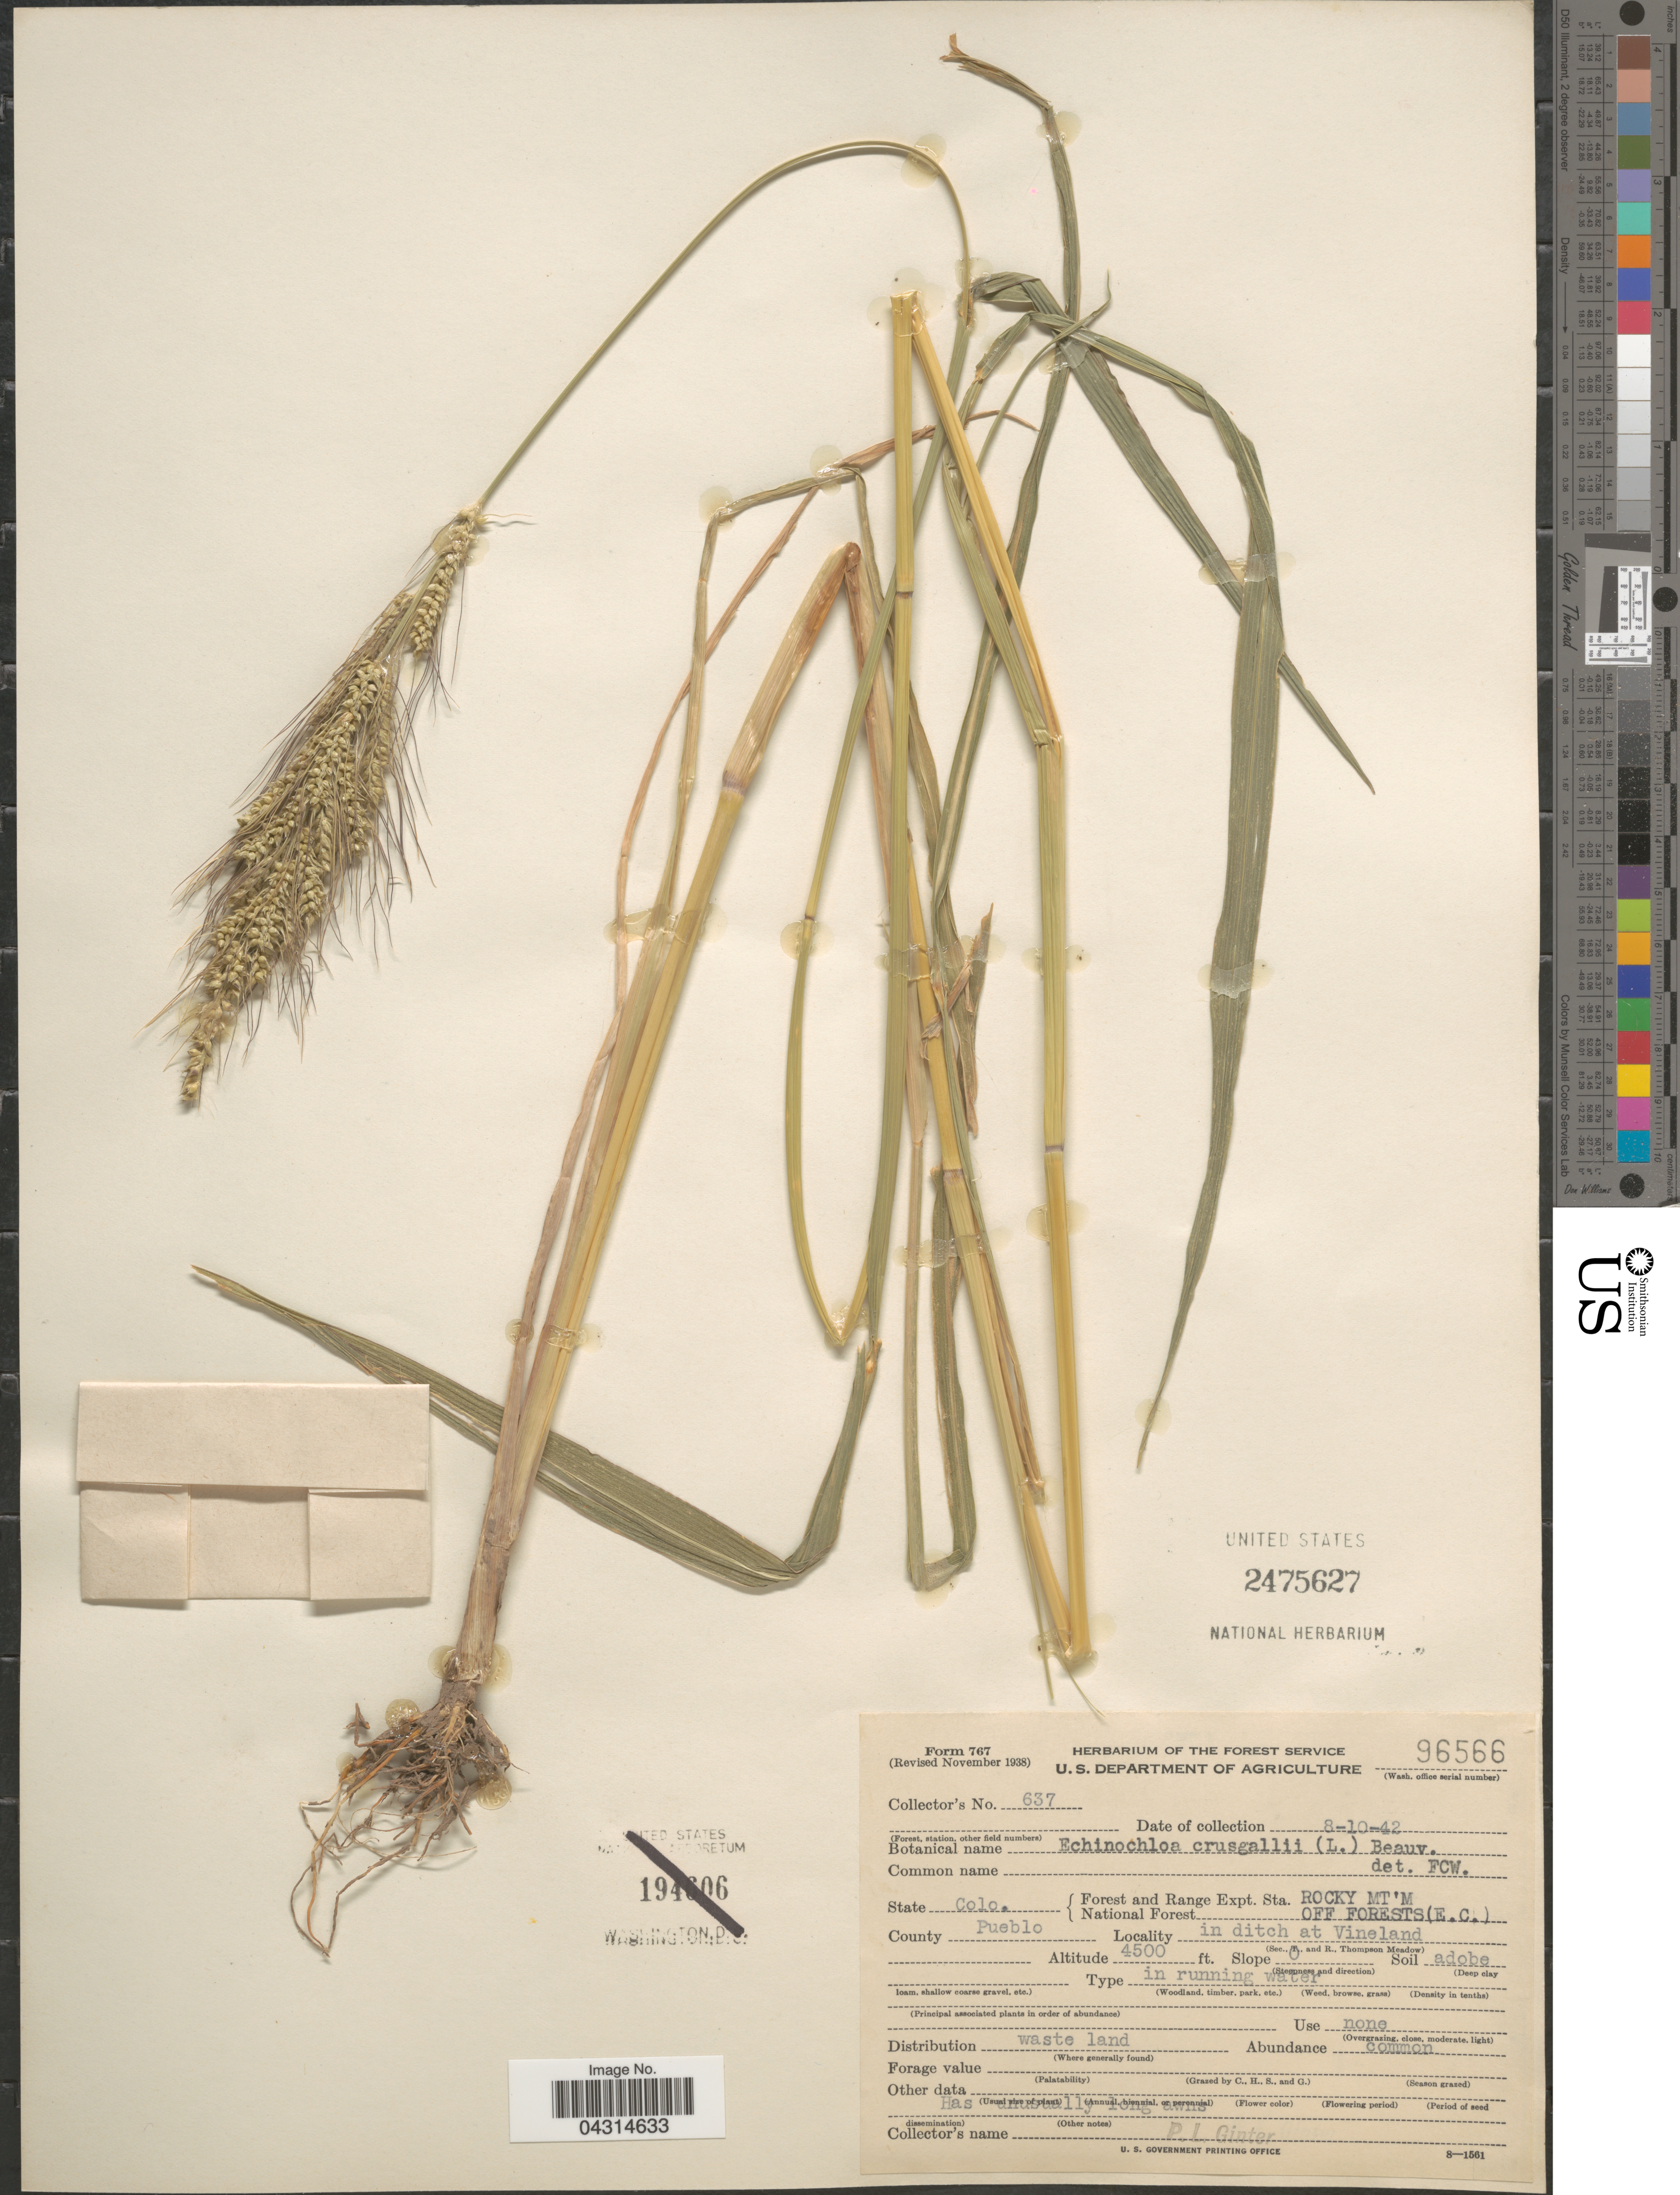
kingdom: Plantae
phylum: Tracheophyta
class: Liliopsida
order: Poales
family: Poaceae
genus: Echinochloa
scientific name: Echinochloa crus-galli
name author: (L.) P. Beauv.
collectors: P. Ginter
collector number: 637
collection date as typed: Transcribed d/m/y: 10/8/42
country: United States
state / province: Colorado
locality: Forest and Range Expt. Sta. Rocky Mt'M National Forest Off Forests(E.C.). County Pueblo. In ditch at Vineland.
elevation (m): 1372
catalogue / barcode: US 2475627